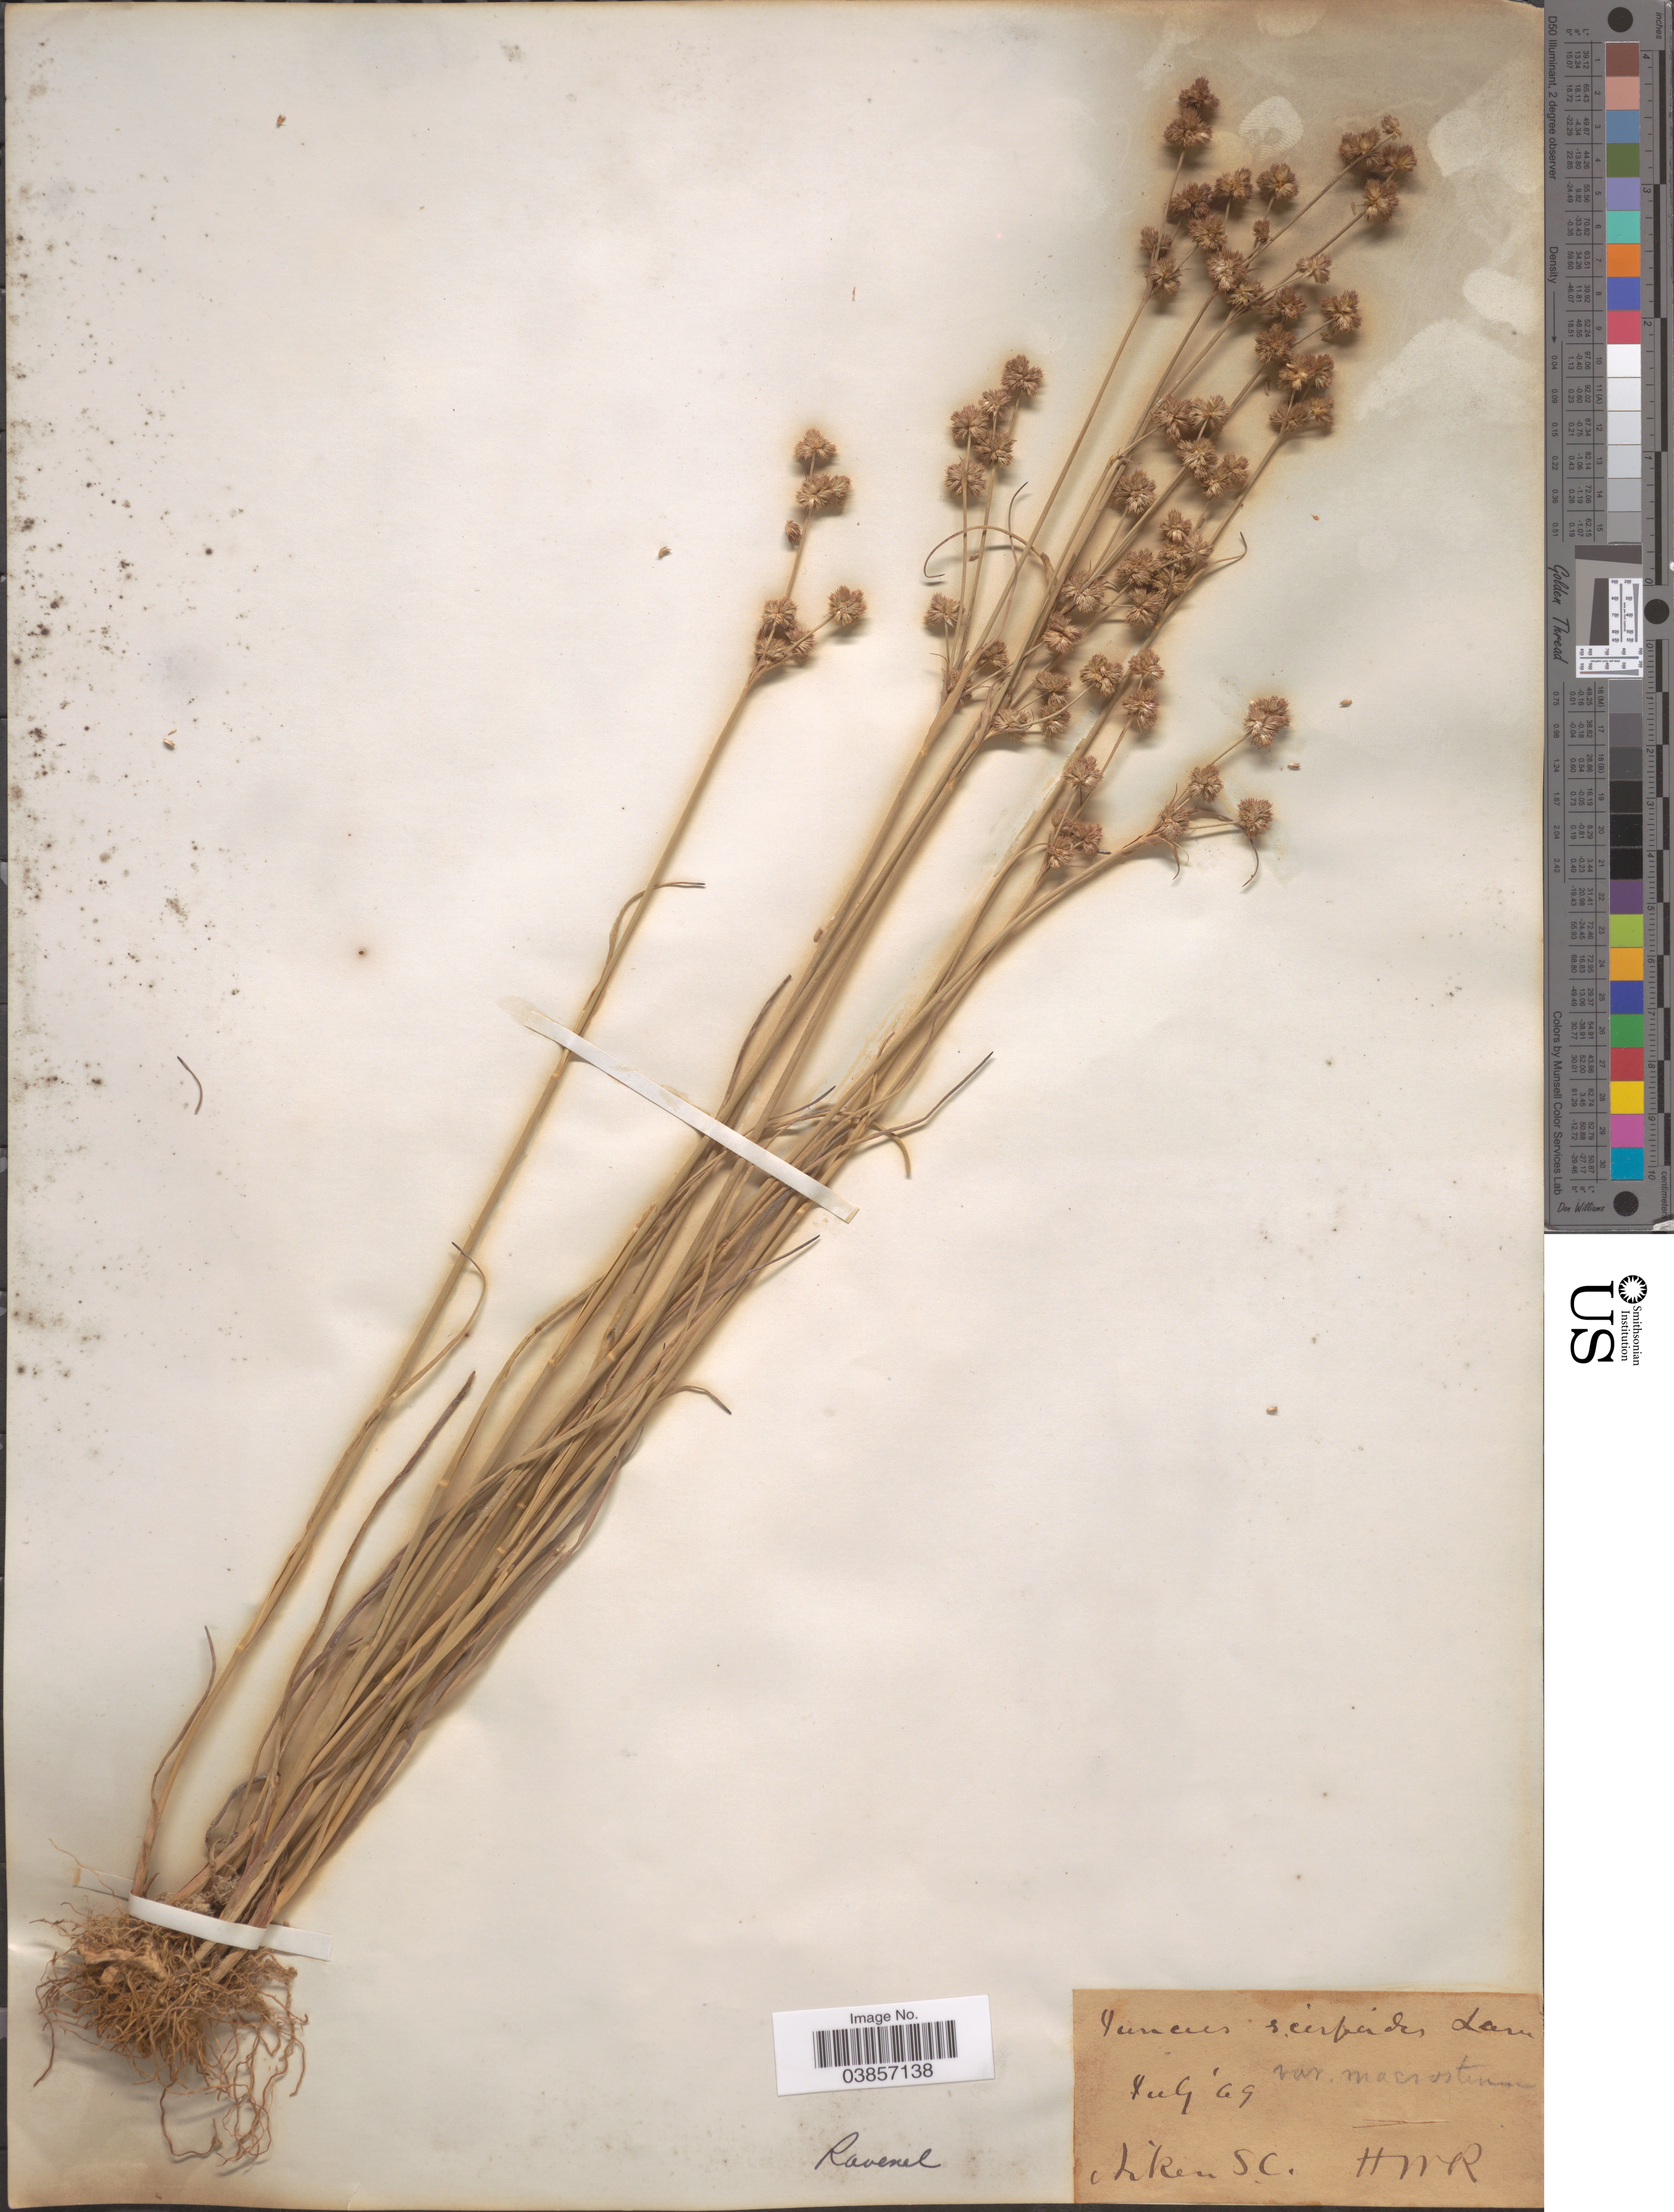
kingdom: Plantae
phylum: Tracheophyta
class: Liliopsida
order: Poales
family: Juncaceae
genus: Juncus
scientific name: Juncus scirpoides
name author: Lam.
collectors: H. W. R.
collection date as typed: Transcribed d/m/y: /7/69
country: United States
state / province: South Carolina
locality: Aiken.